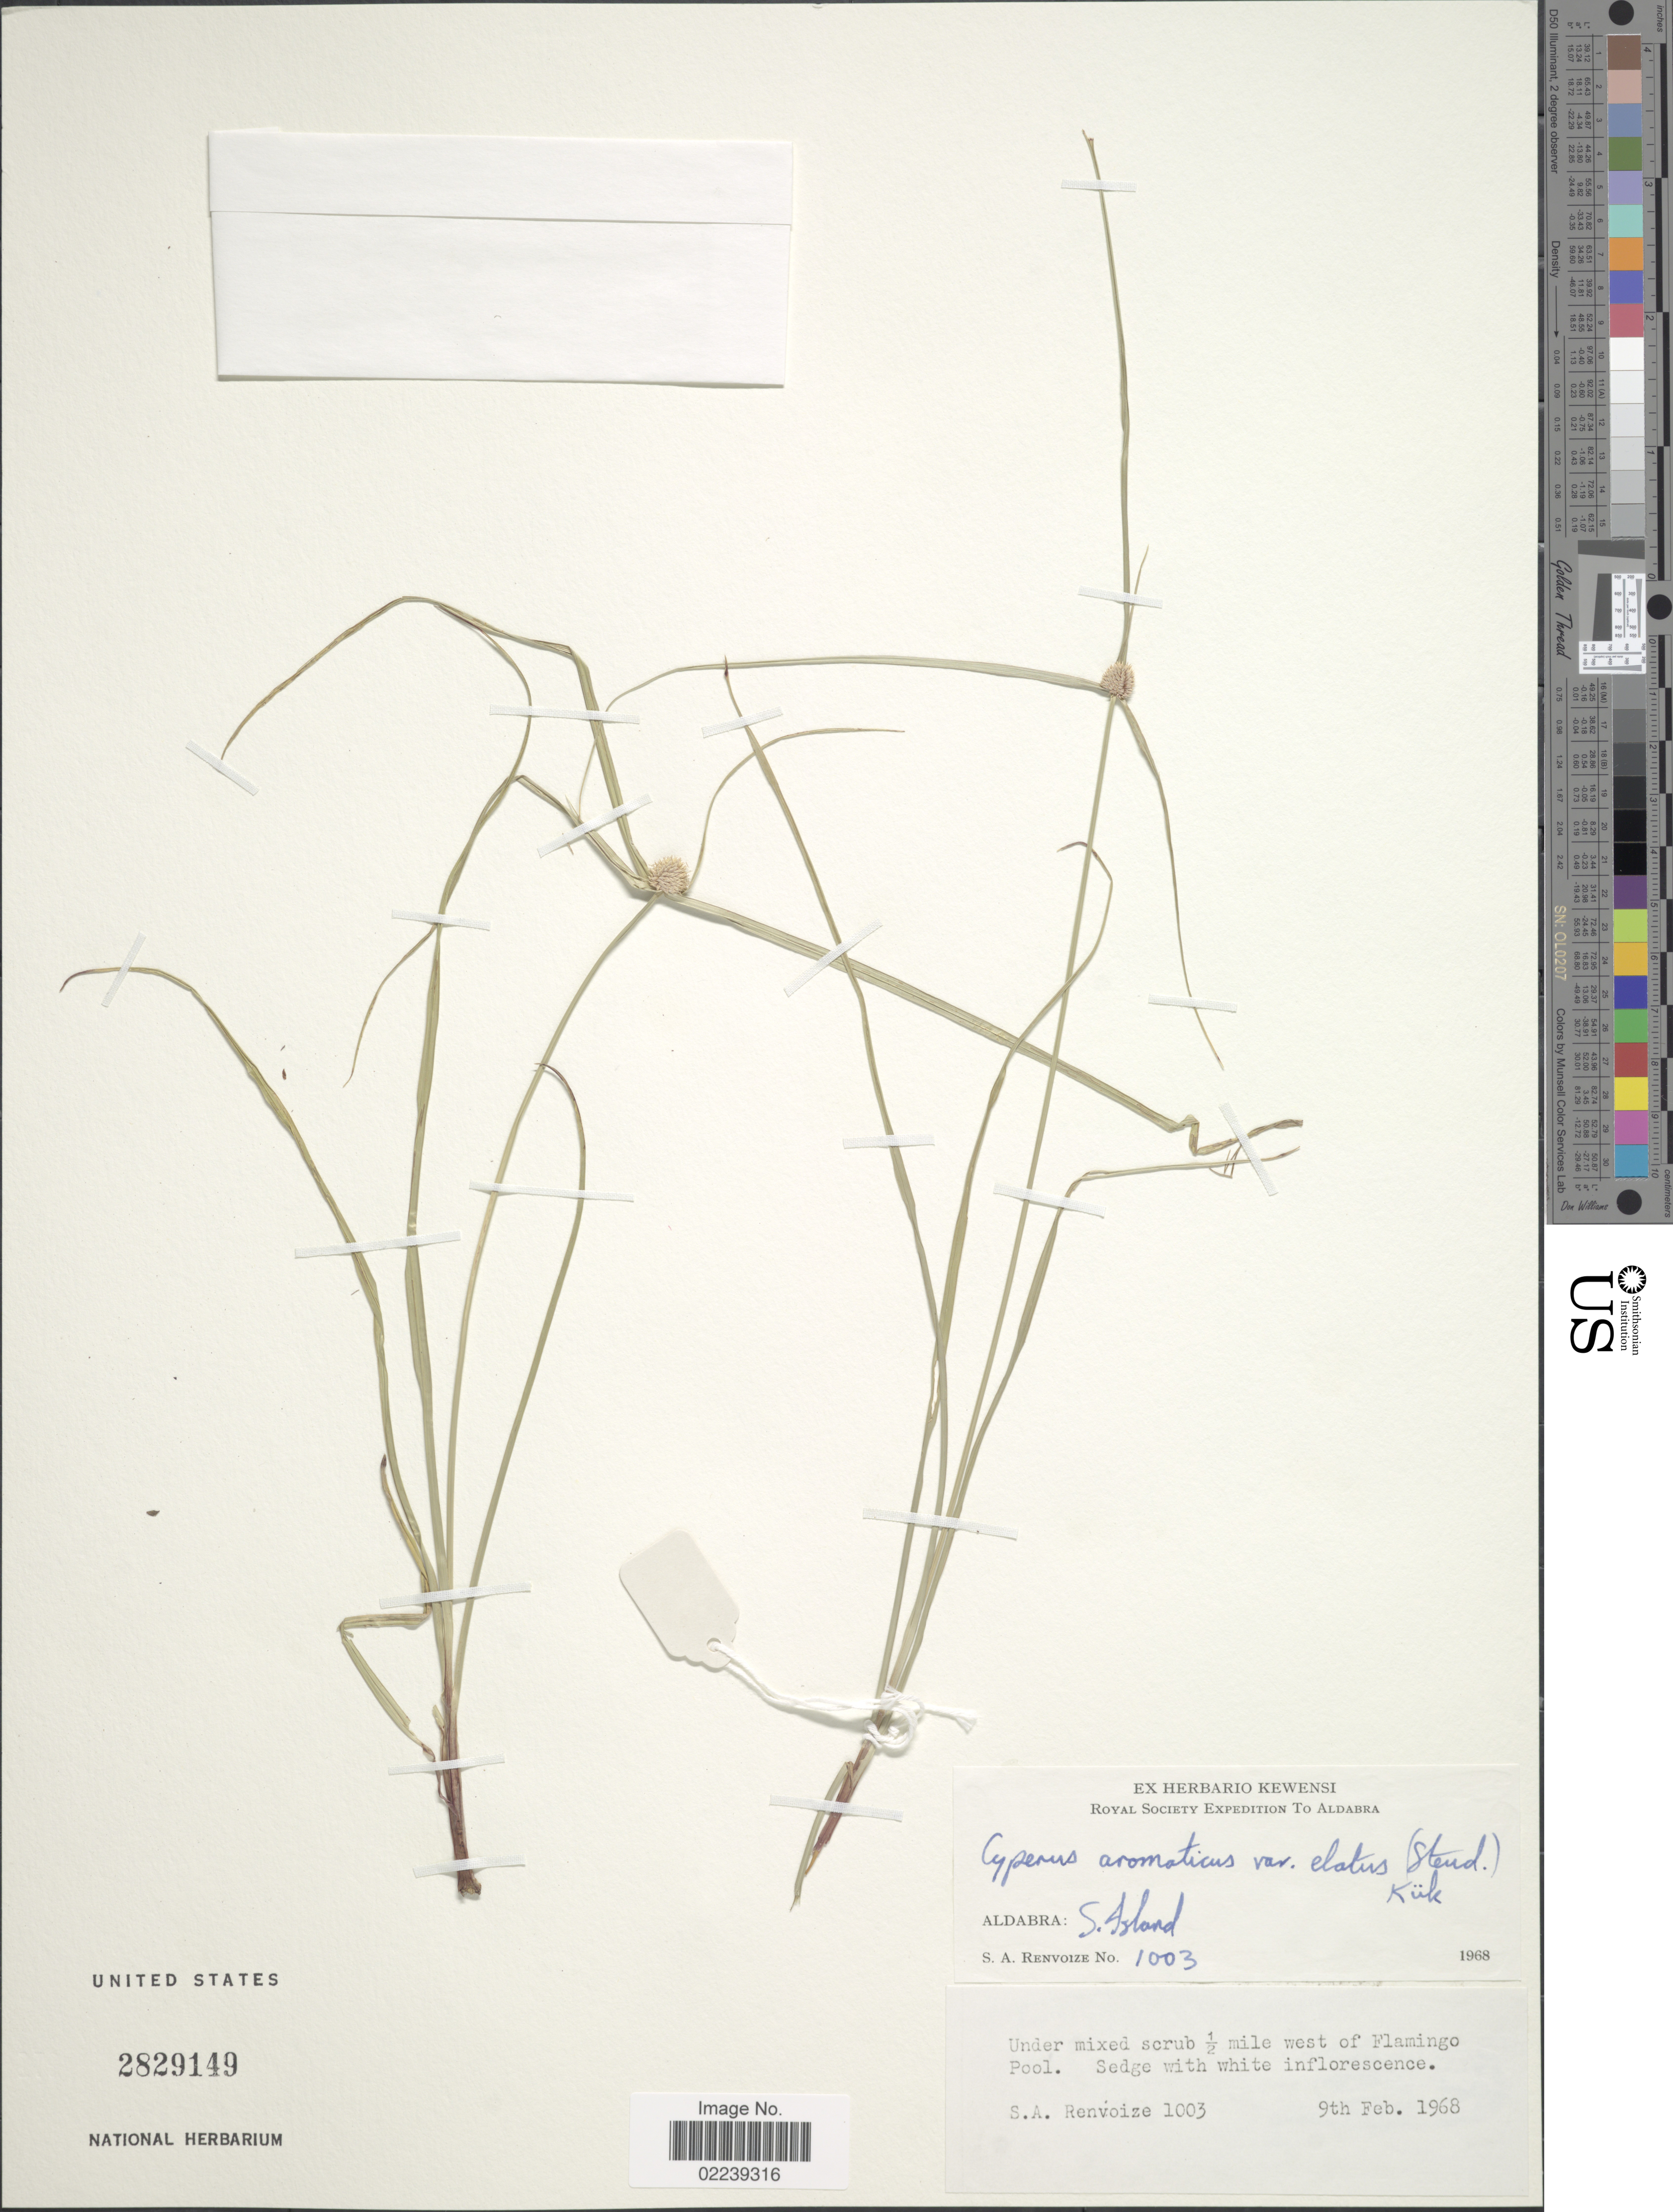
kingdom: Plantae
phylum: Tracheophyta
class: Liliopsida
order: Poales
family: Cyperaceae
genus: Cyperus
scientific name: Cyperus bigibbosa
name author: Fosberg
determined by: Strong, M. T., (US), Smithsonian Institution - National Museum of Natural History (UNITED STATES)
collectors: S. A. Renvoize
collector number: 1003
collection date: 1968-02-09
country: Seychelles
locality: Aldabra: S. Island, Under mixed scrub ½ mile west of Flamingo Pool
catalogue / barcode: US 2829149